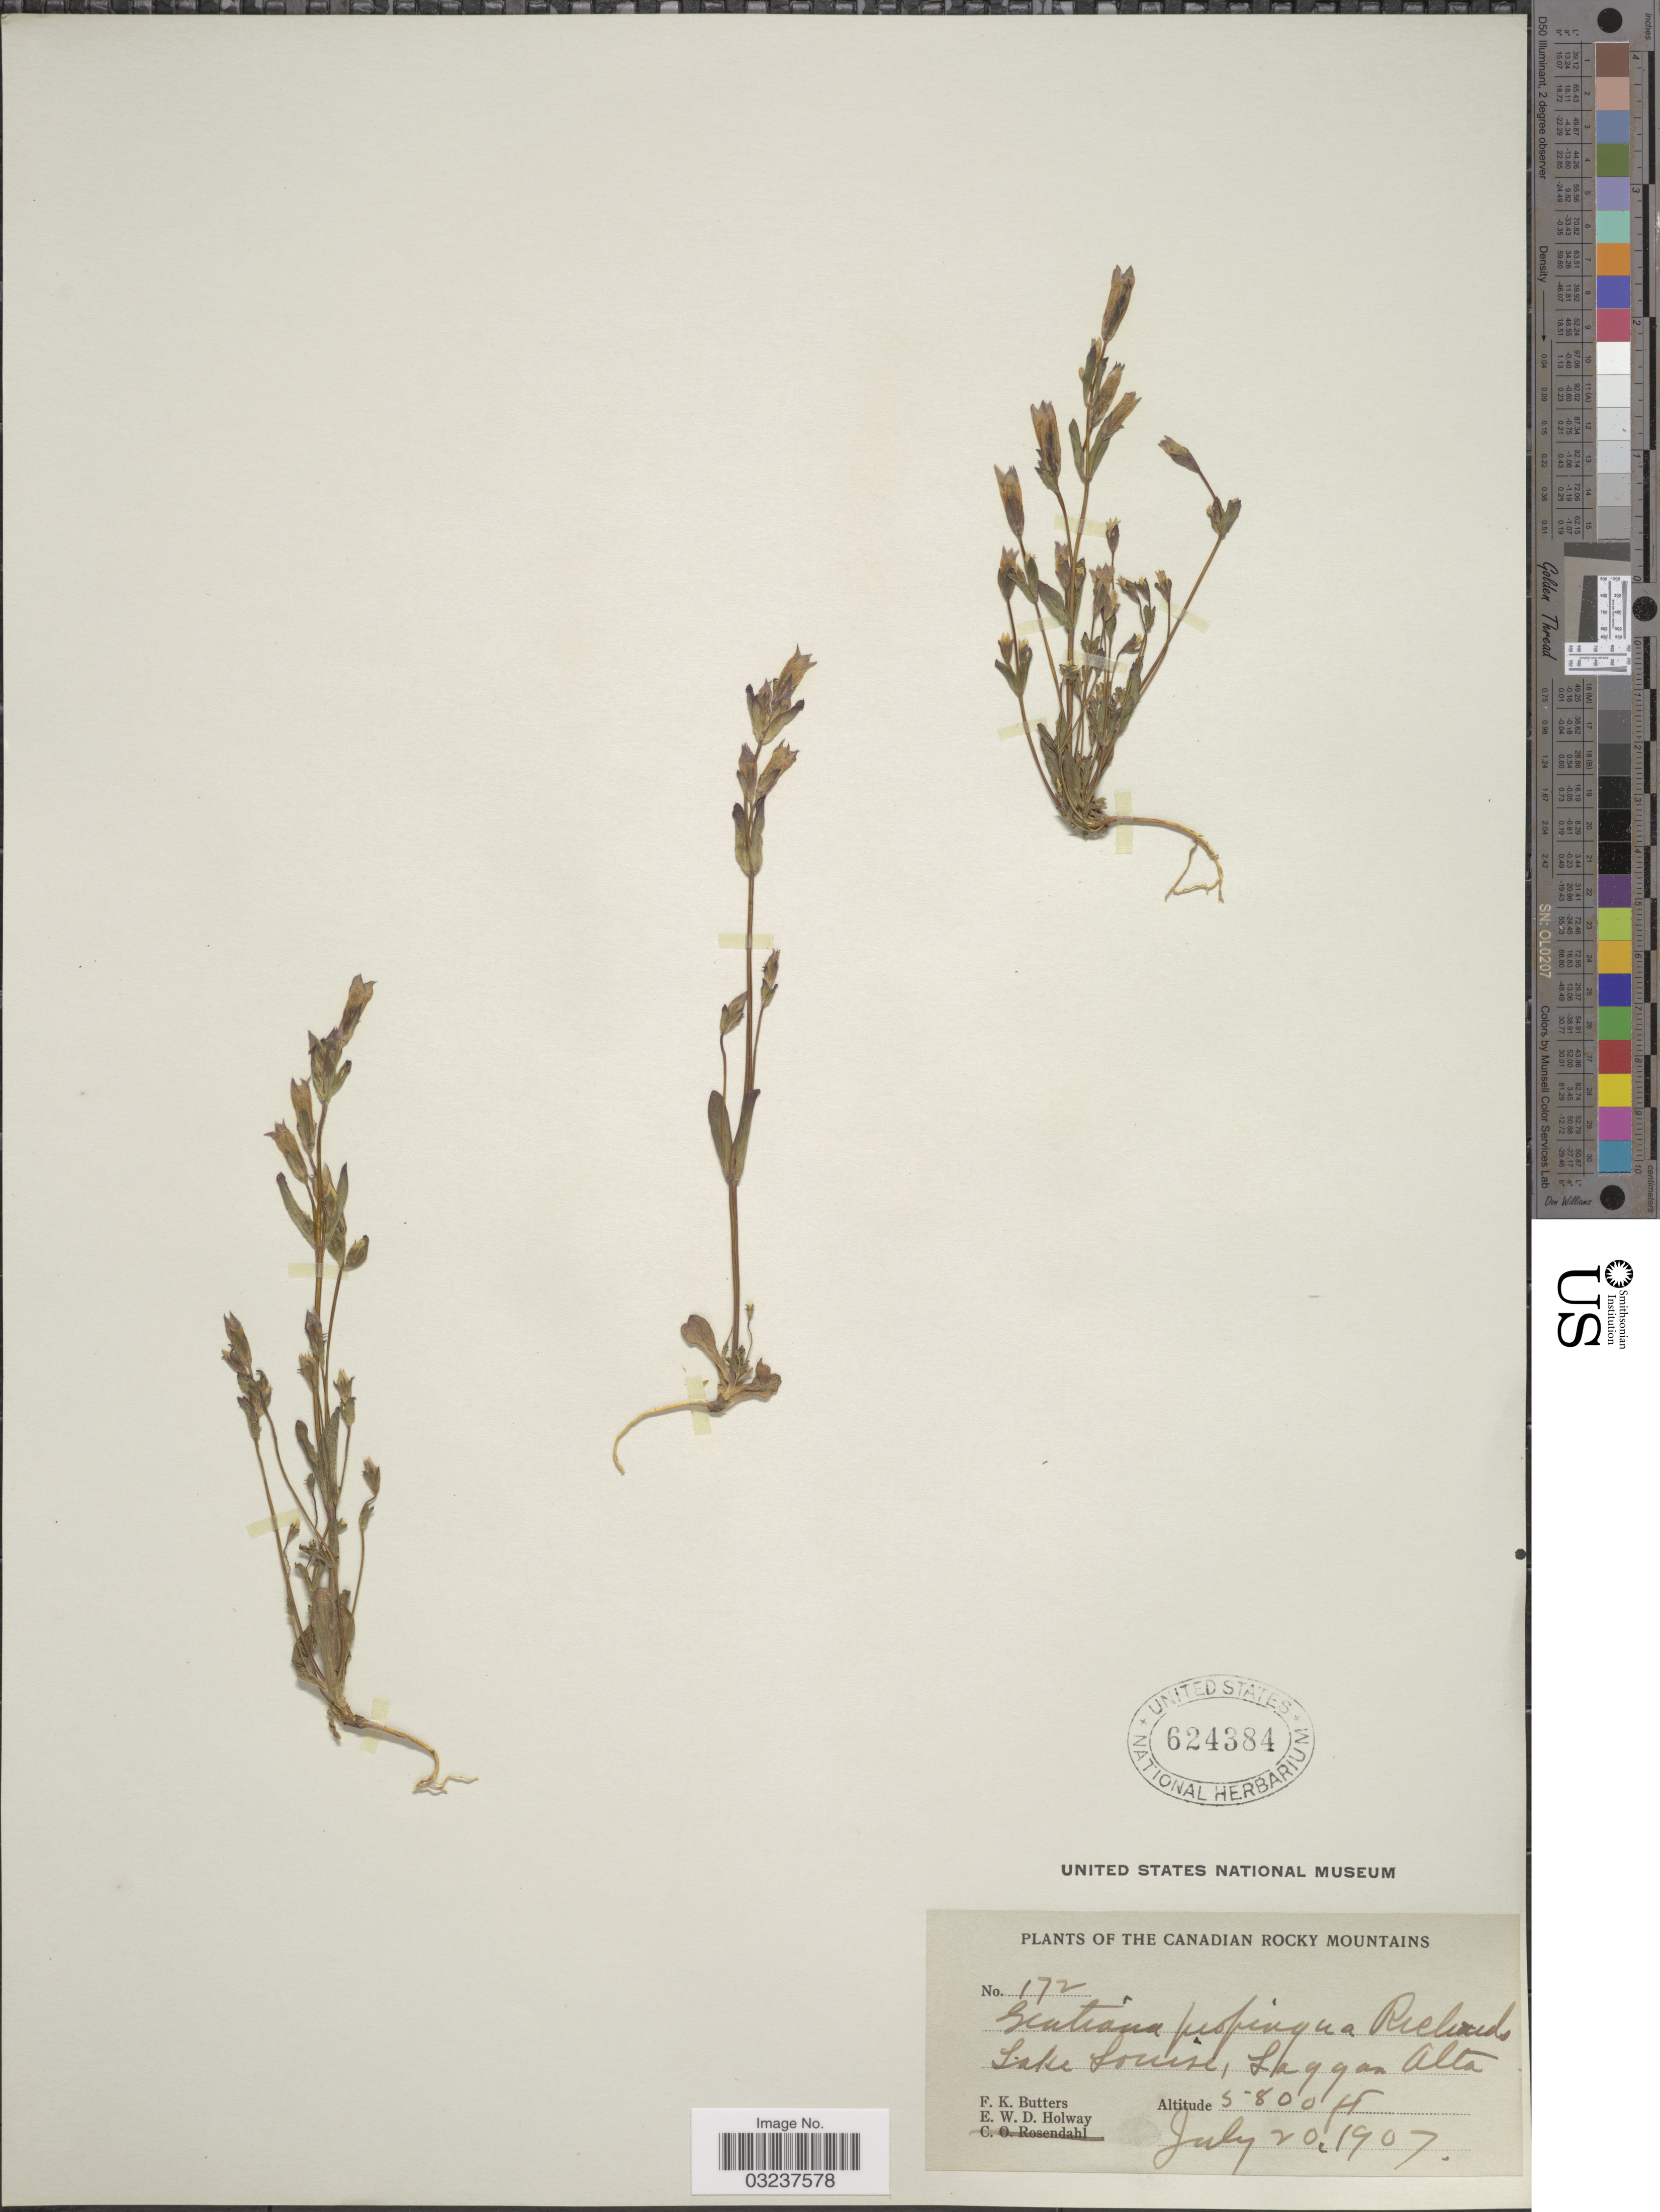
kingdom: Plantae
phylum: Tracheophyta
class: Magnoliopsida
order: Gentianales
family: Gentianaceae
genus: Gentianella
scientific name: Gentianella propinqua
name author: (Richardson) J.M. Gillett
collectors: F. K. Butters & E. W. D. Holway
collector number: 172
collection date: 1907-07-20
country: Canada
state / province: Alberta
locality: The Canadian Rocky Mountains, Lake Louise, Laggan Alta.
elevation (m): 1768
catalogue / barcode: US 624384